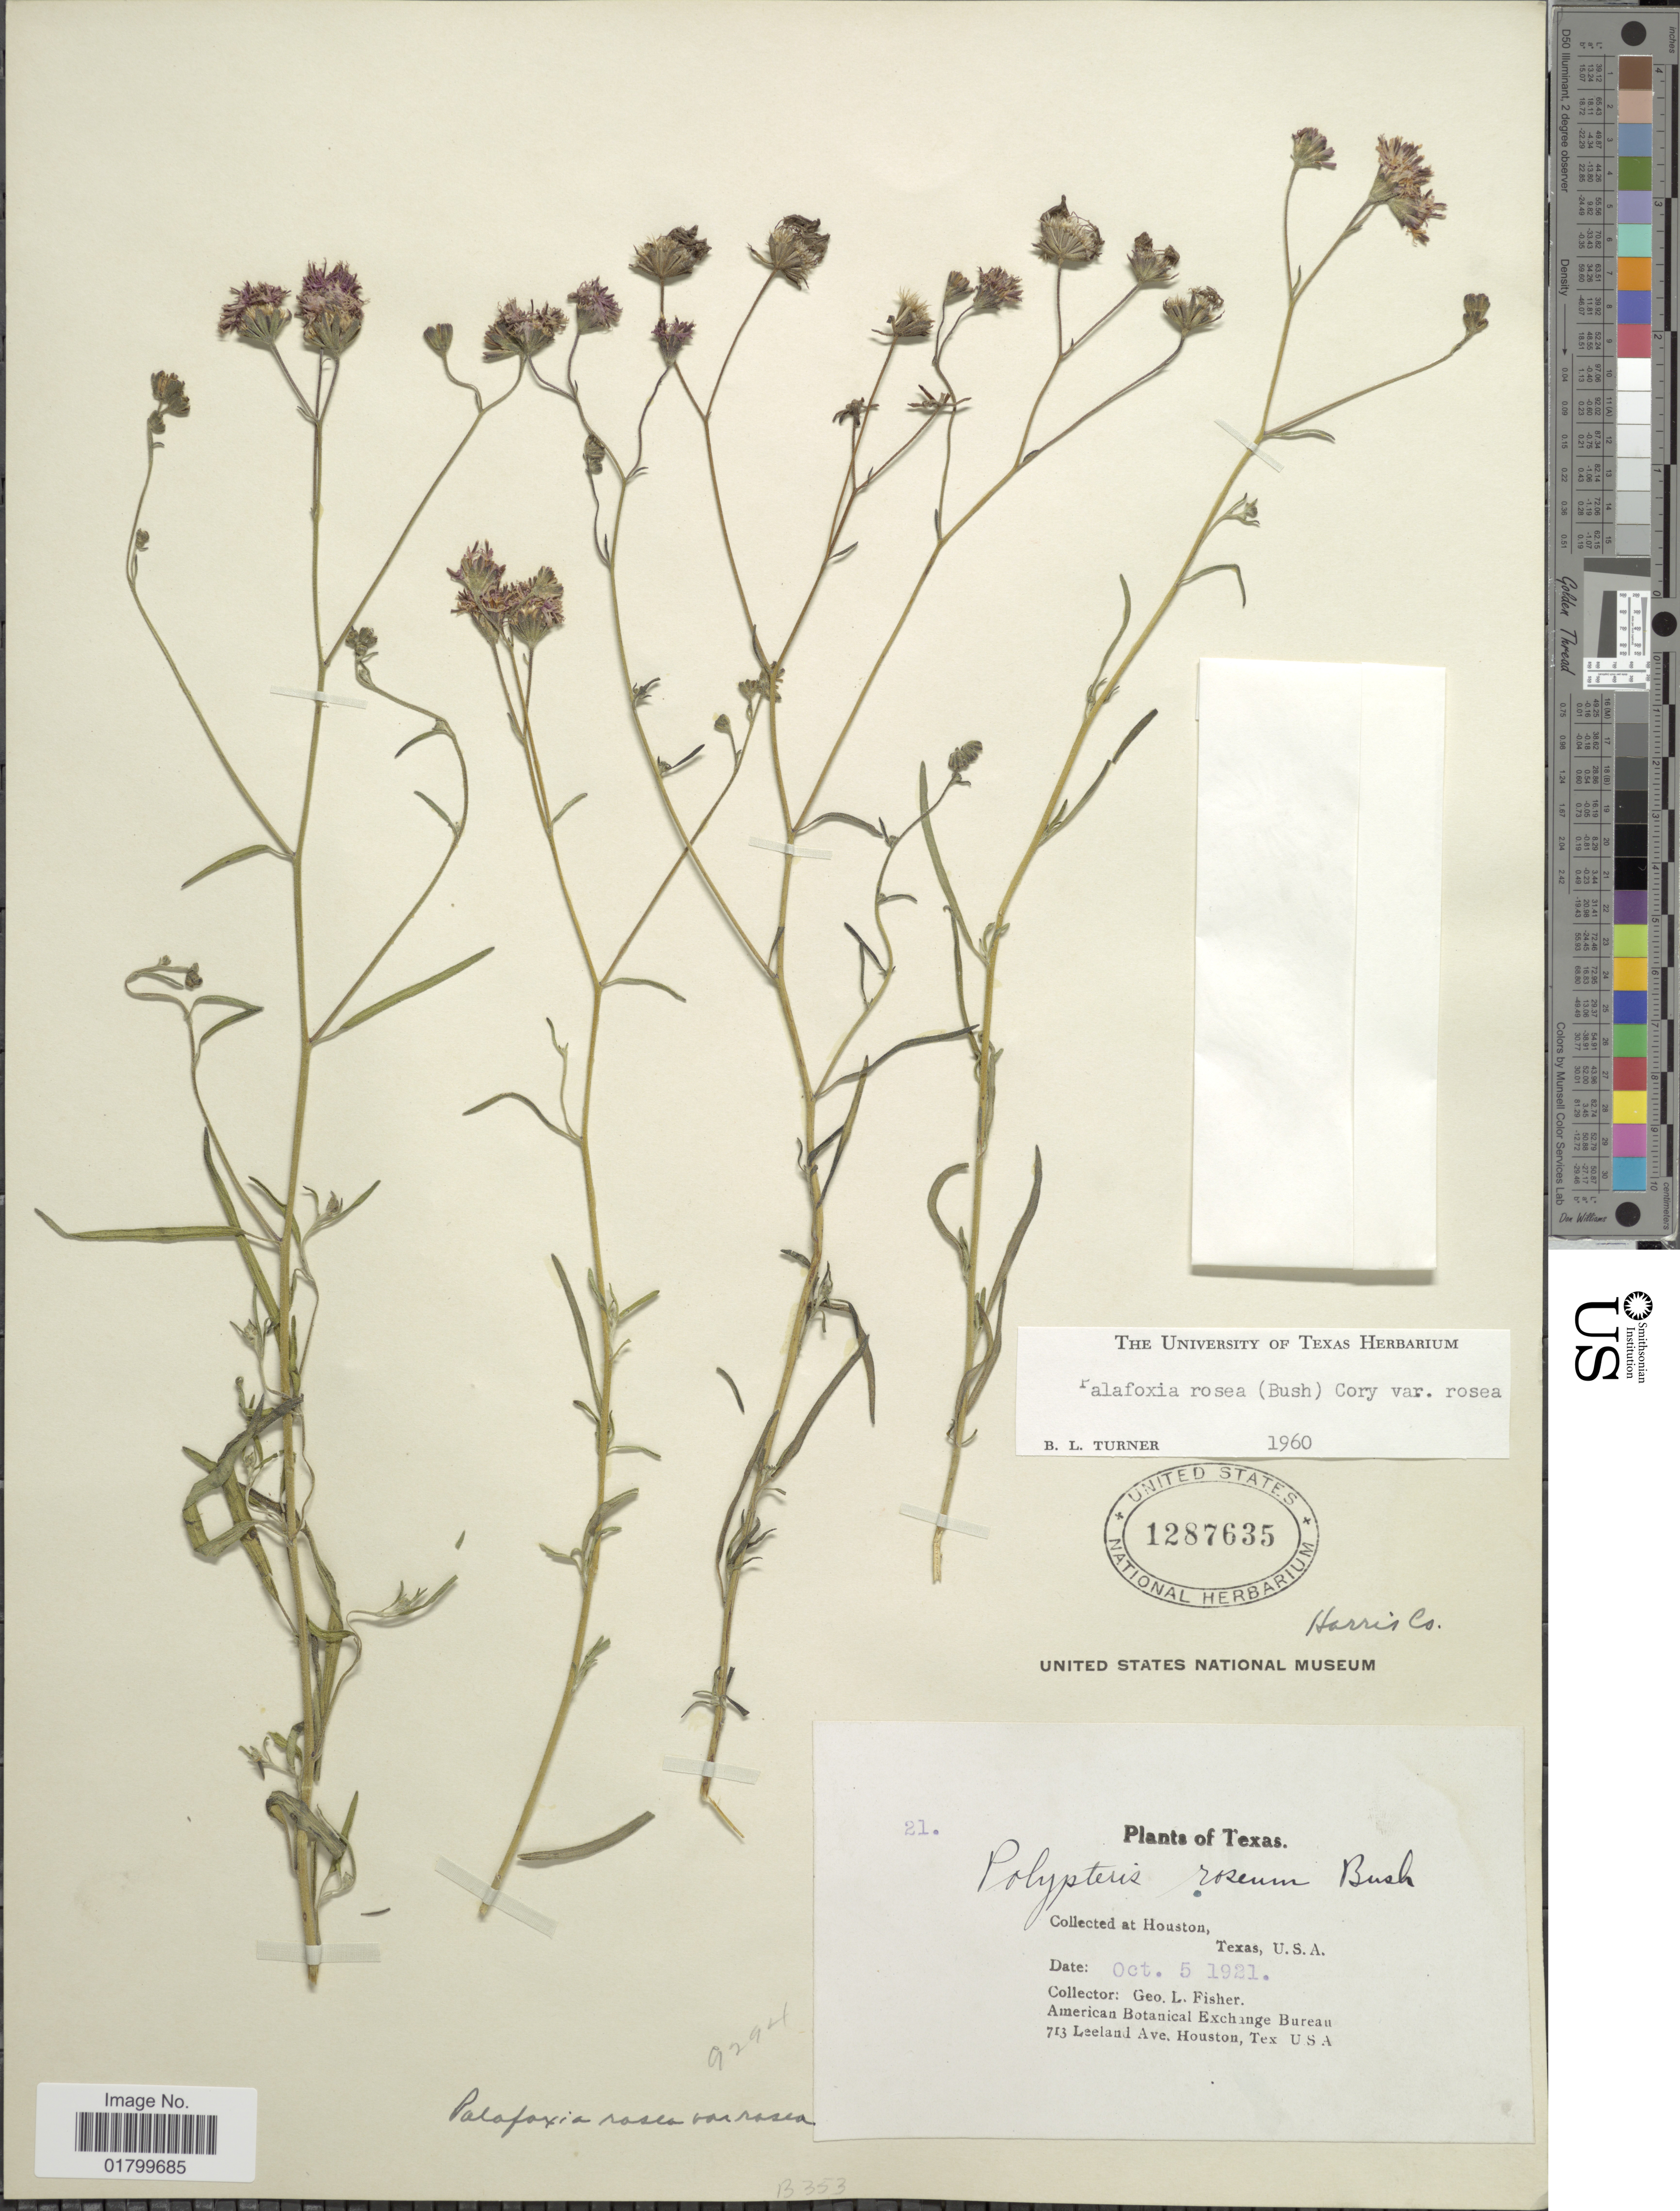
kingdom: Plantae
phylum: Tracheophyta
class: Magnoliopsida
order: Asterales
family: Asteraceae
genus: Palafoxia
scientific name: Palafoxia rosea var. rosea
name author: (Bush) Cory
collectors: G. L. Fisher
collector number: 21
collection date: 1921-10-05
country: United States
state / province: Texas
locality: At Houston, Harris Co.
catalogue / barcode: US 1287635